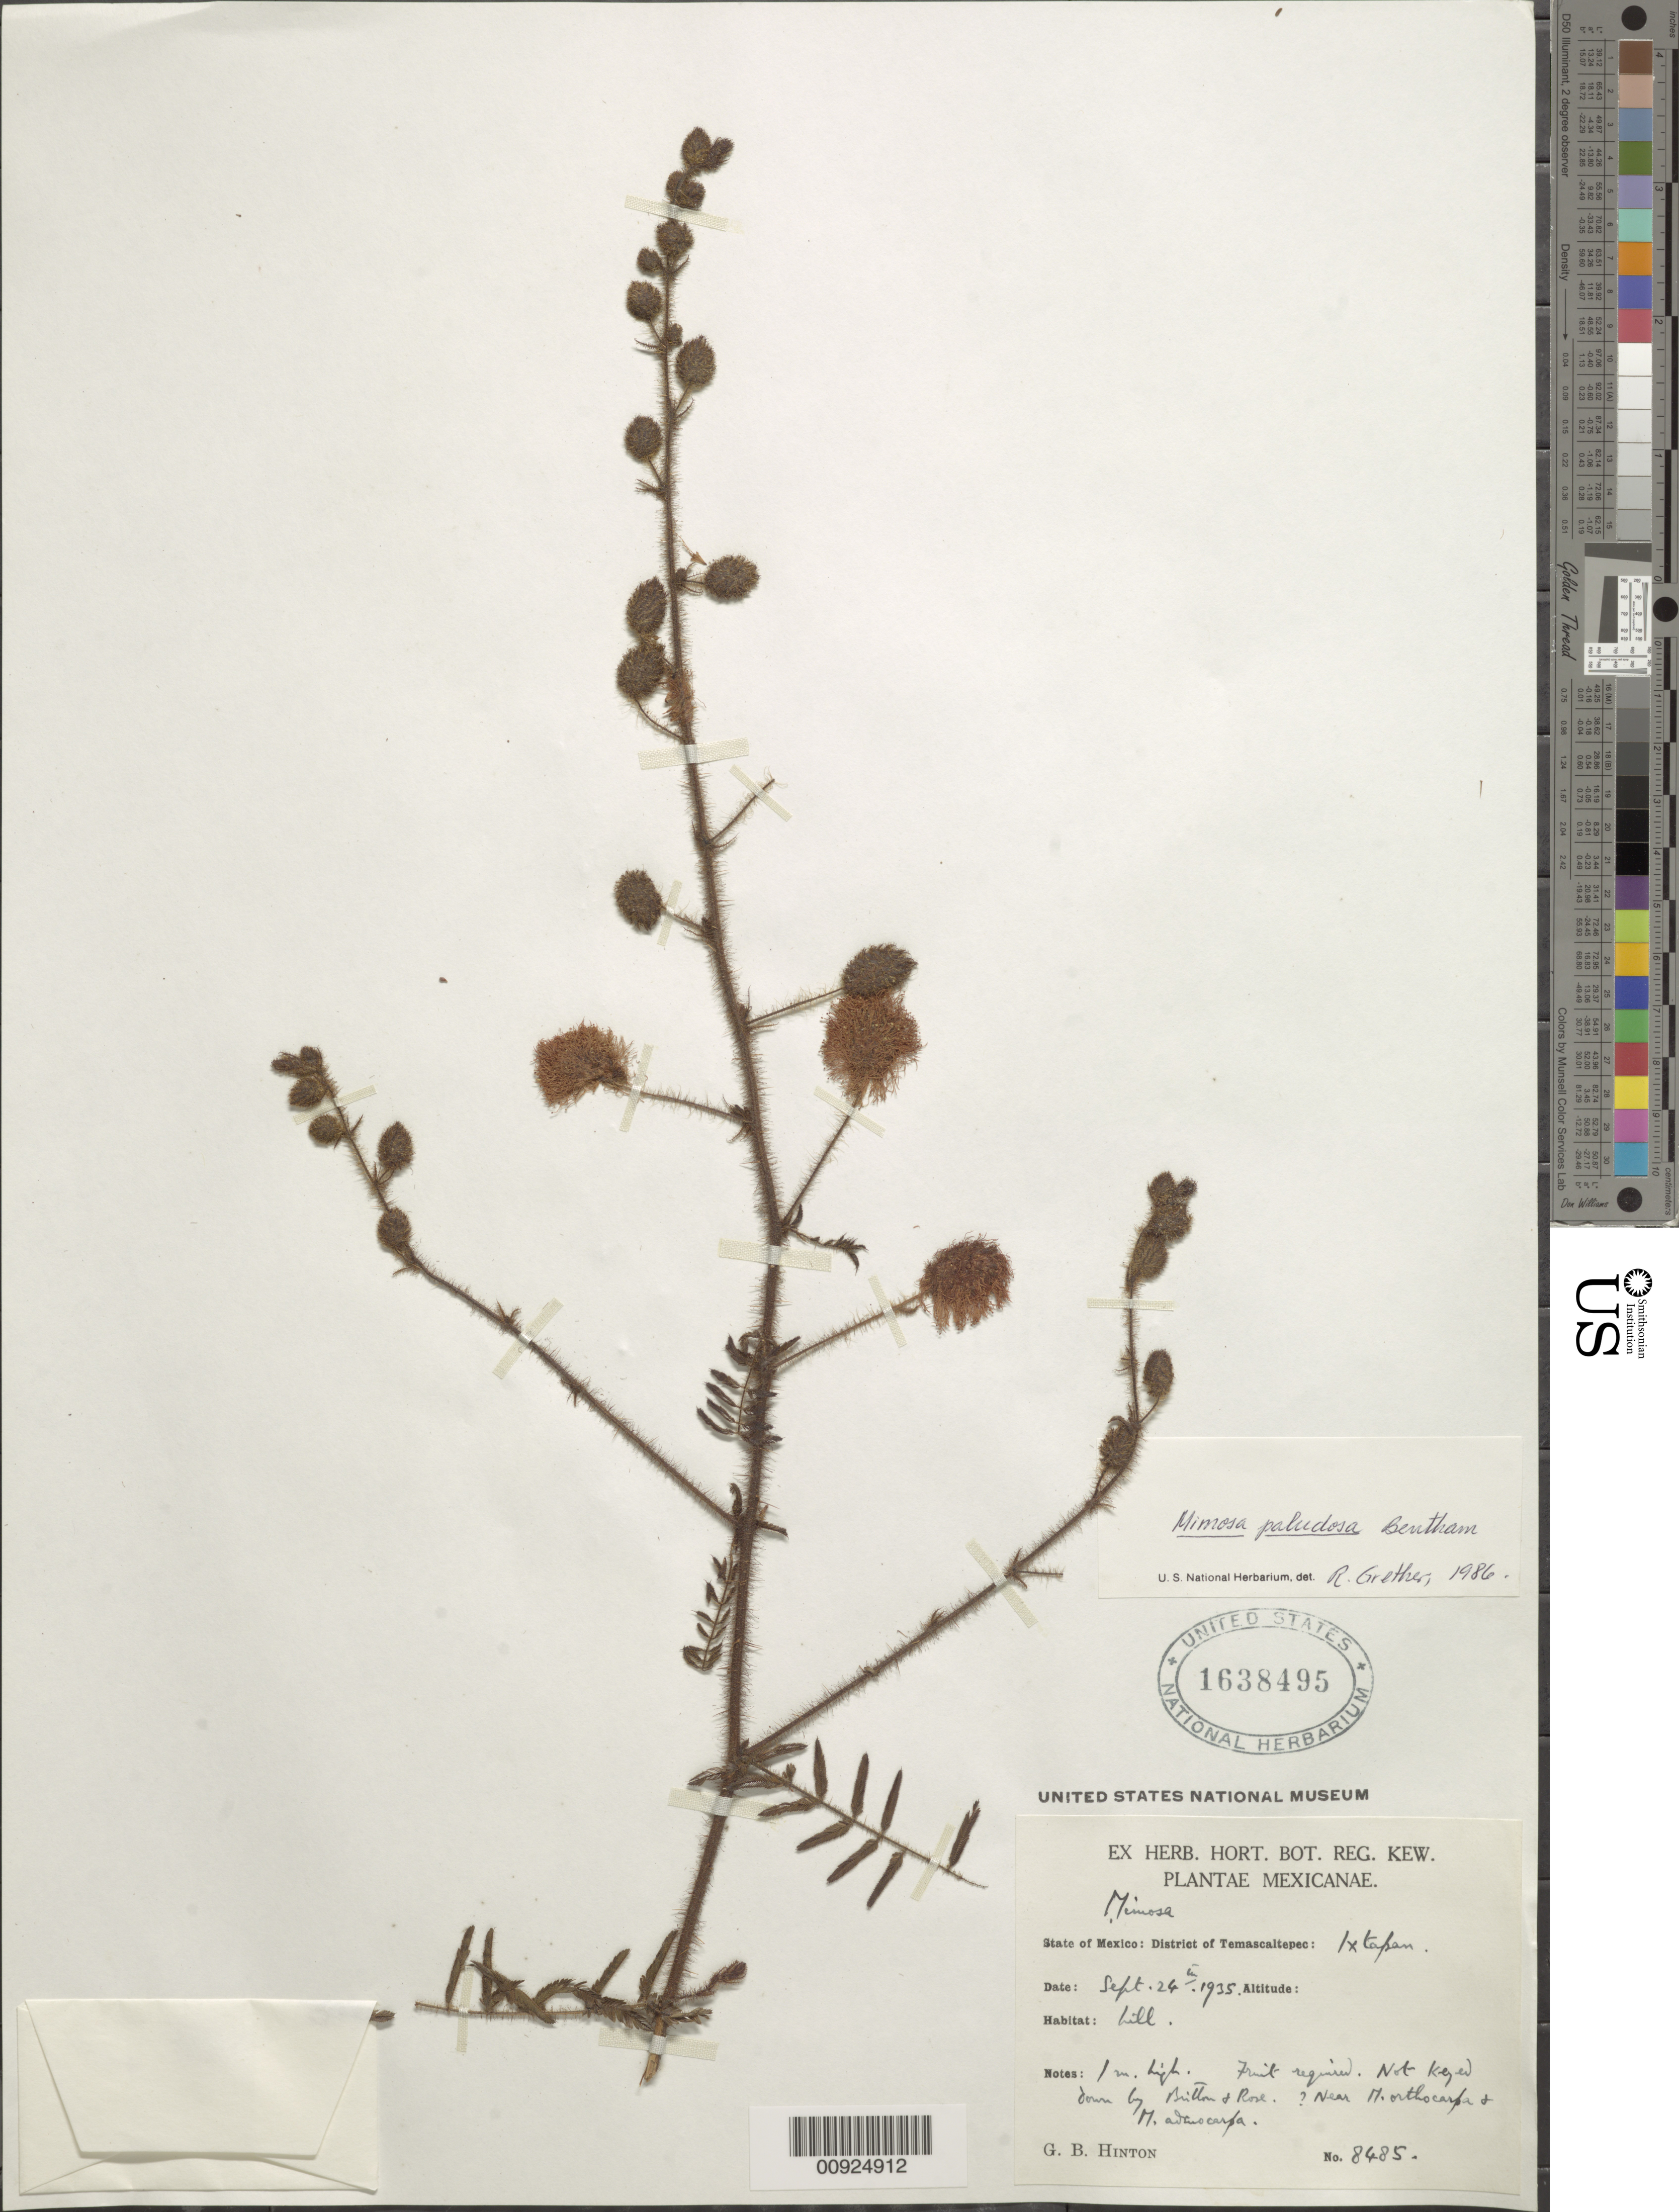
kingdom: Plantae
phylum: Tracheophyta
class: Magnoliopsida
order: Fabales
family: Fabaceae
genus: Mimosa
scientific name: Mimosa paludosa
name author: Benth.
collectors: G. B. Hinton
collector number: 8485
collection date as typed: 26 Sep 1935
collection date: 1935-09-26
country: Mexico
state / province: México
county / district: Temascaltepec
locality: State of Mexico: District of Temascaltepec: Ixtapan.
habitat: Hill.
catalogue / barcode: US 1638495